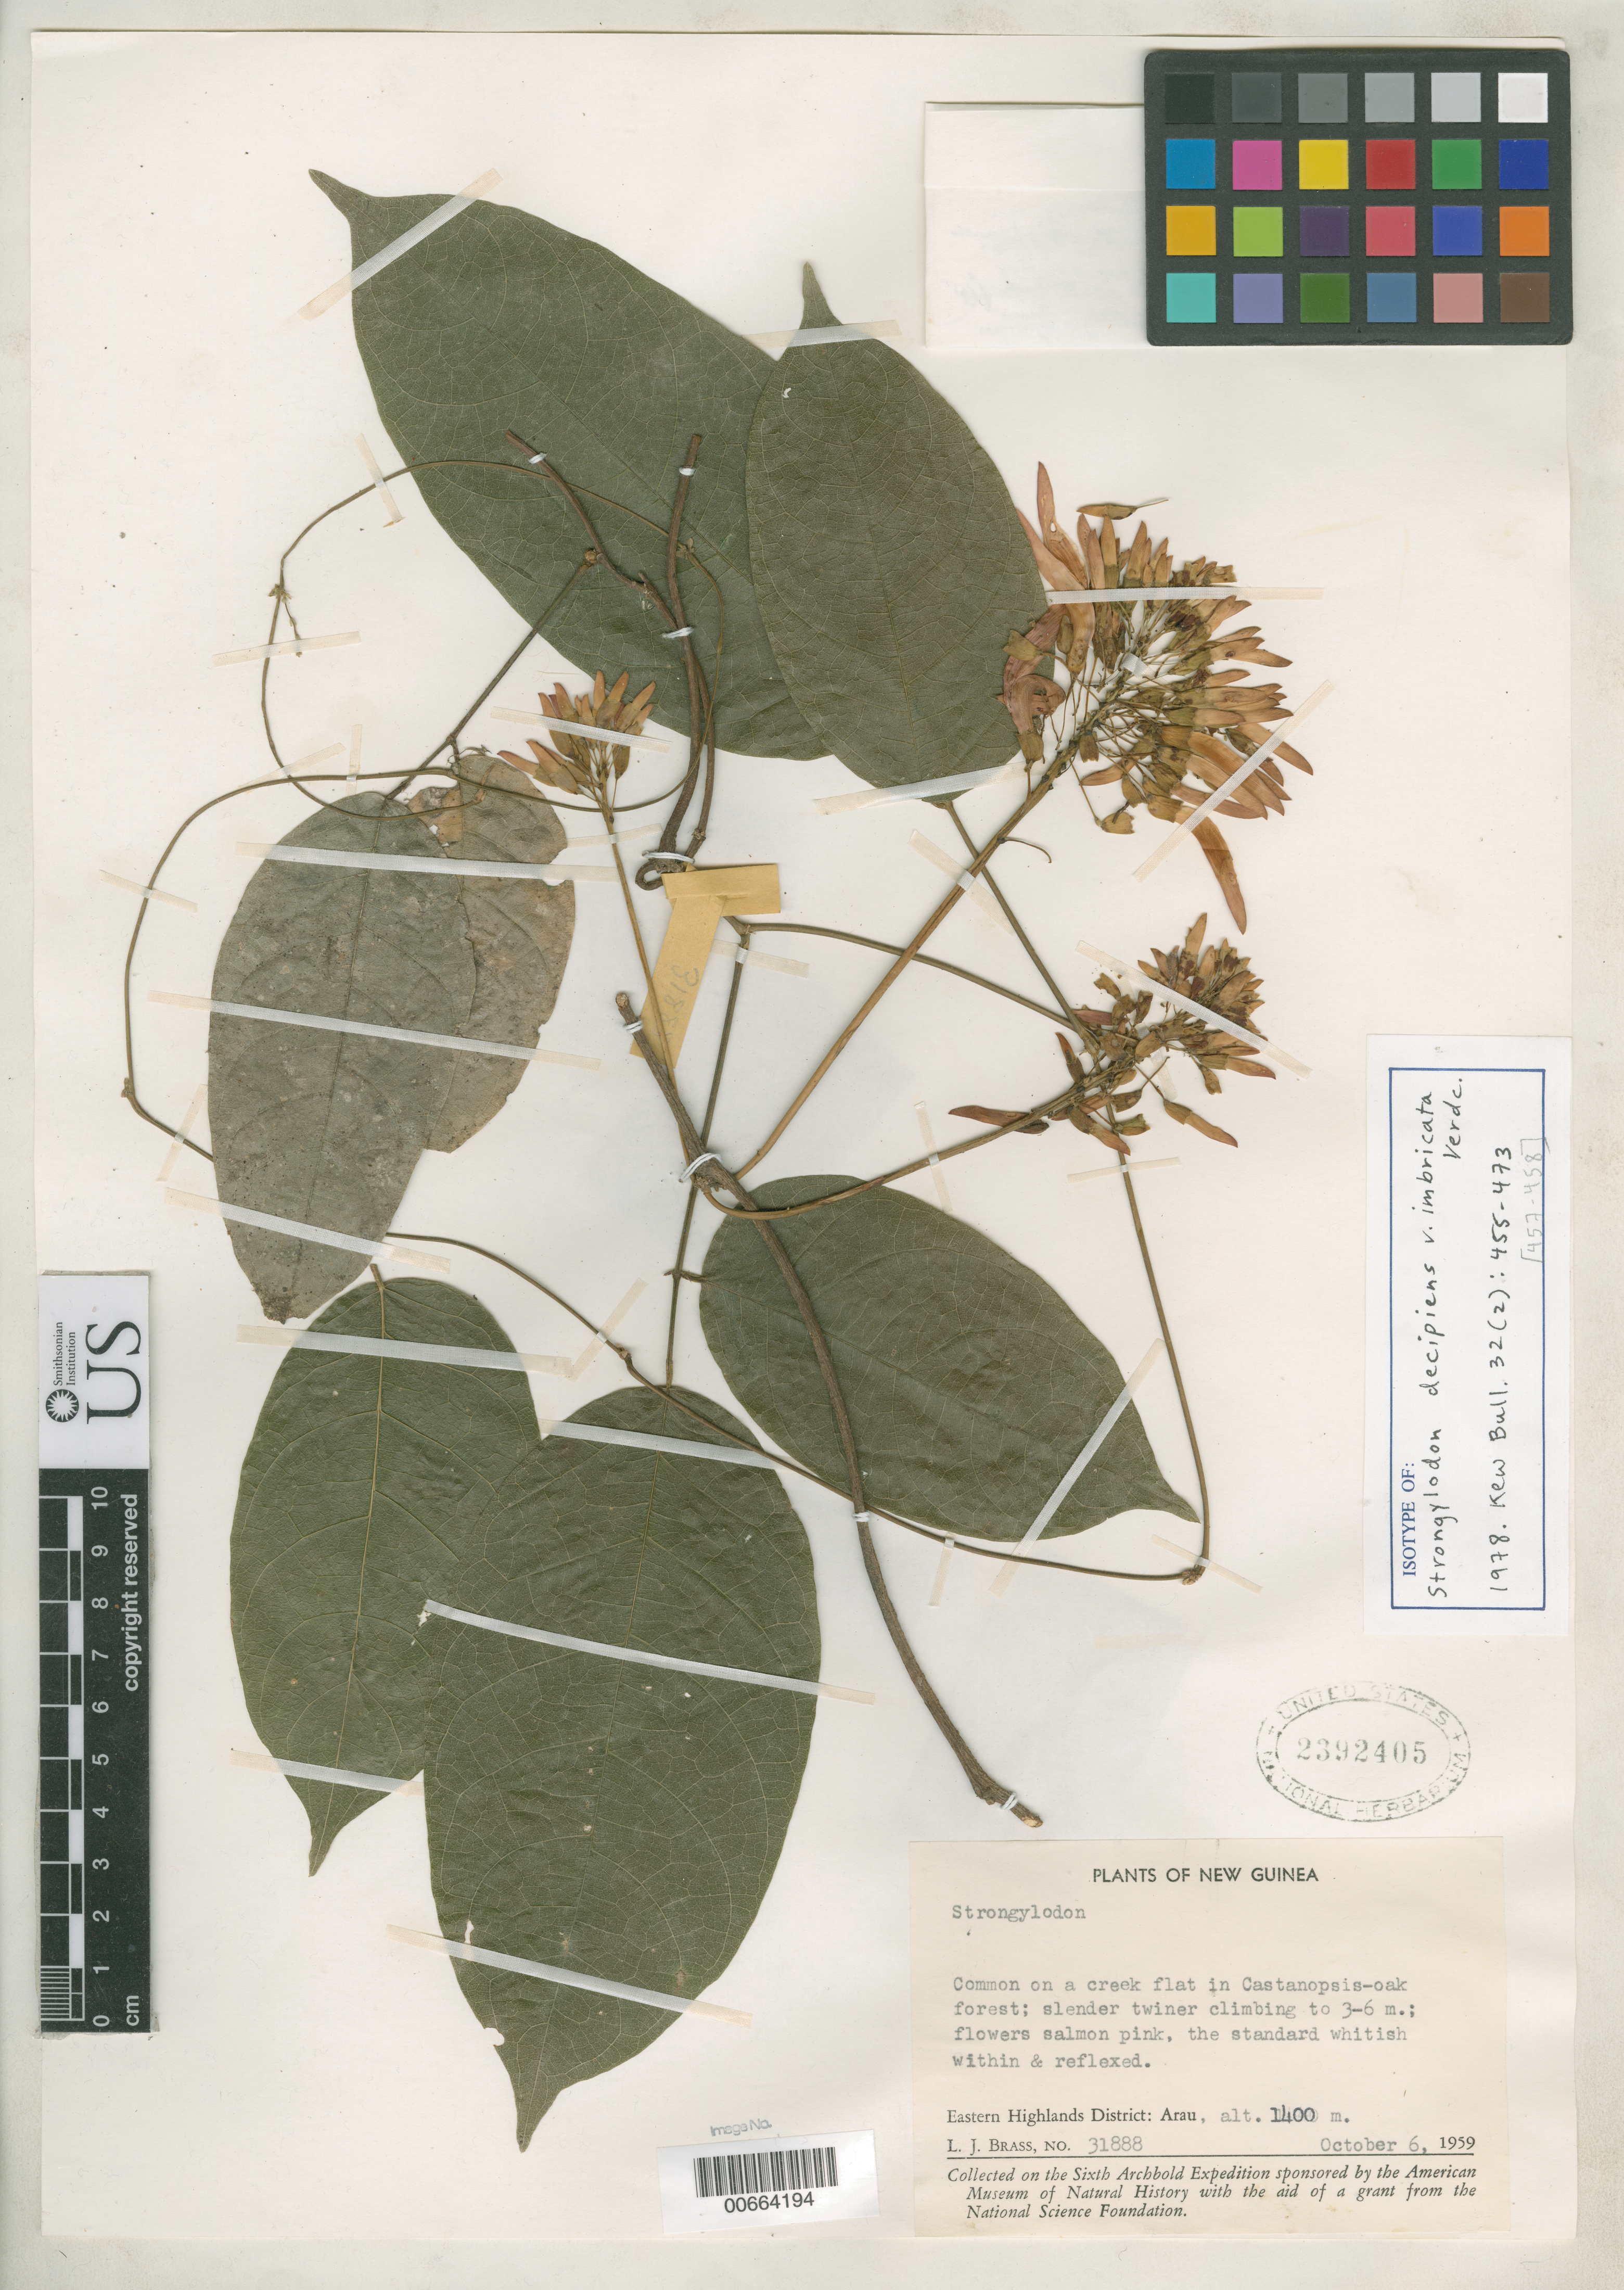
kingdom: Plantae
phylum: Tracheophyta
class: Magnoliopsida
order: Fabales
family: Fabaceae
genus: Strongylodon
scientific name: Strongylodon decipiens var. imbricata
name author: Verdc.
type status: Isotype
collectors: L. J. Brass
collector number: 31888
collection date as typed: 06 Oct 1959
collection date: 1959-10-06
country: Papua New Guinea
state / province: Eastern Highlands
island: New Guinea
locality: Arau.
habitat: Common on a creek flat in Castanopsis-oak forest.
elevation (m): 1400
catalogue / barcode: US 2392405